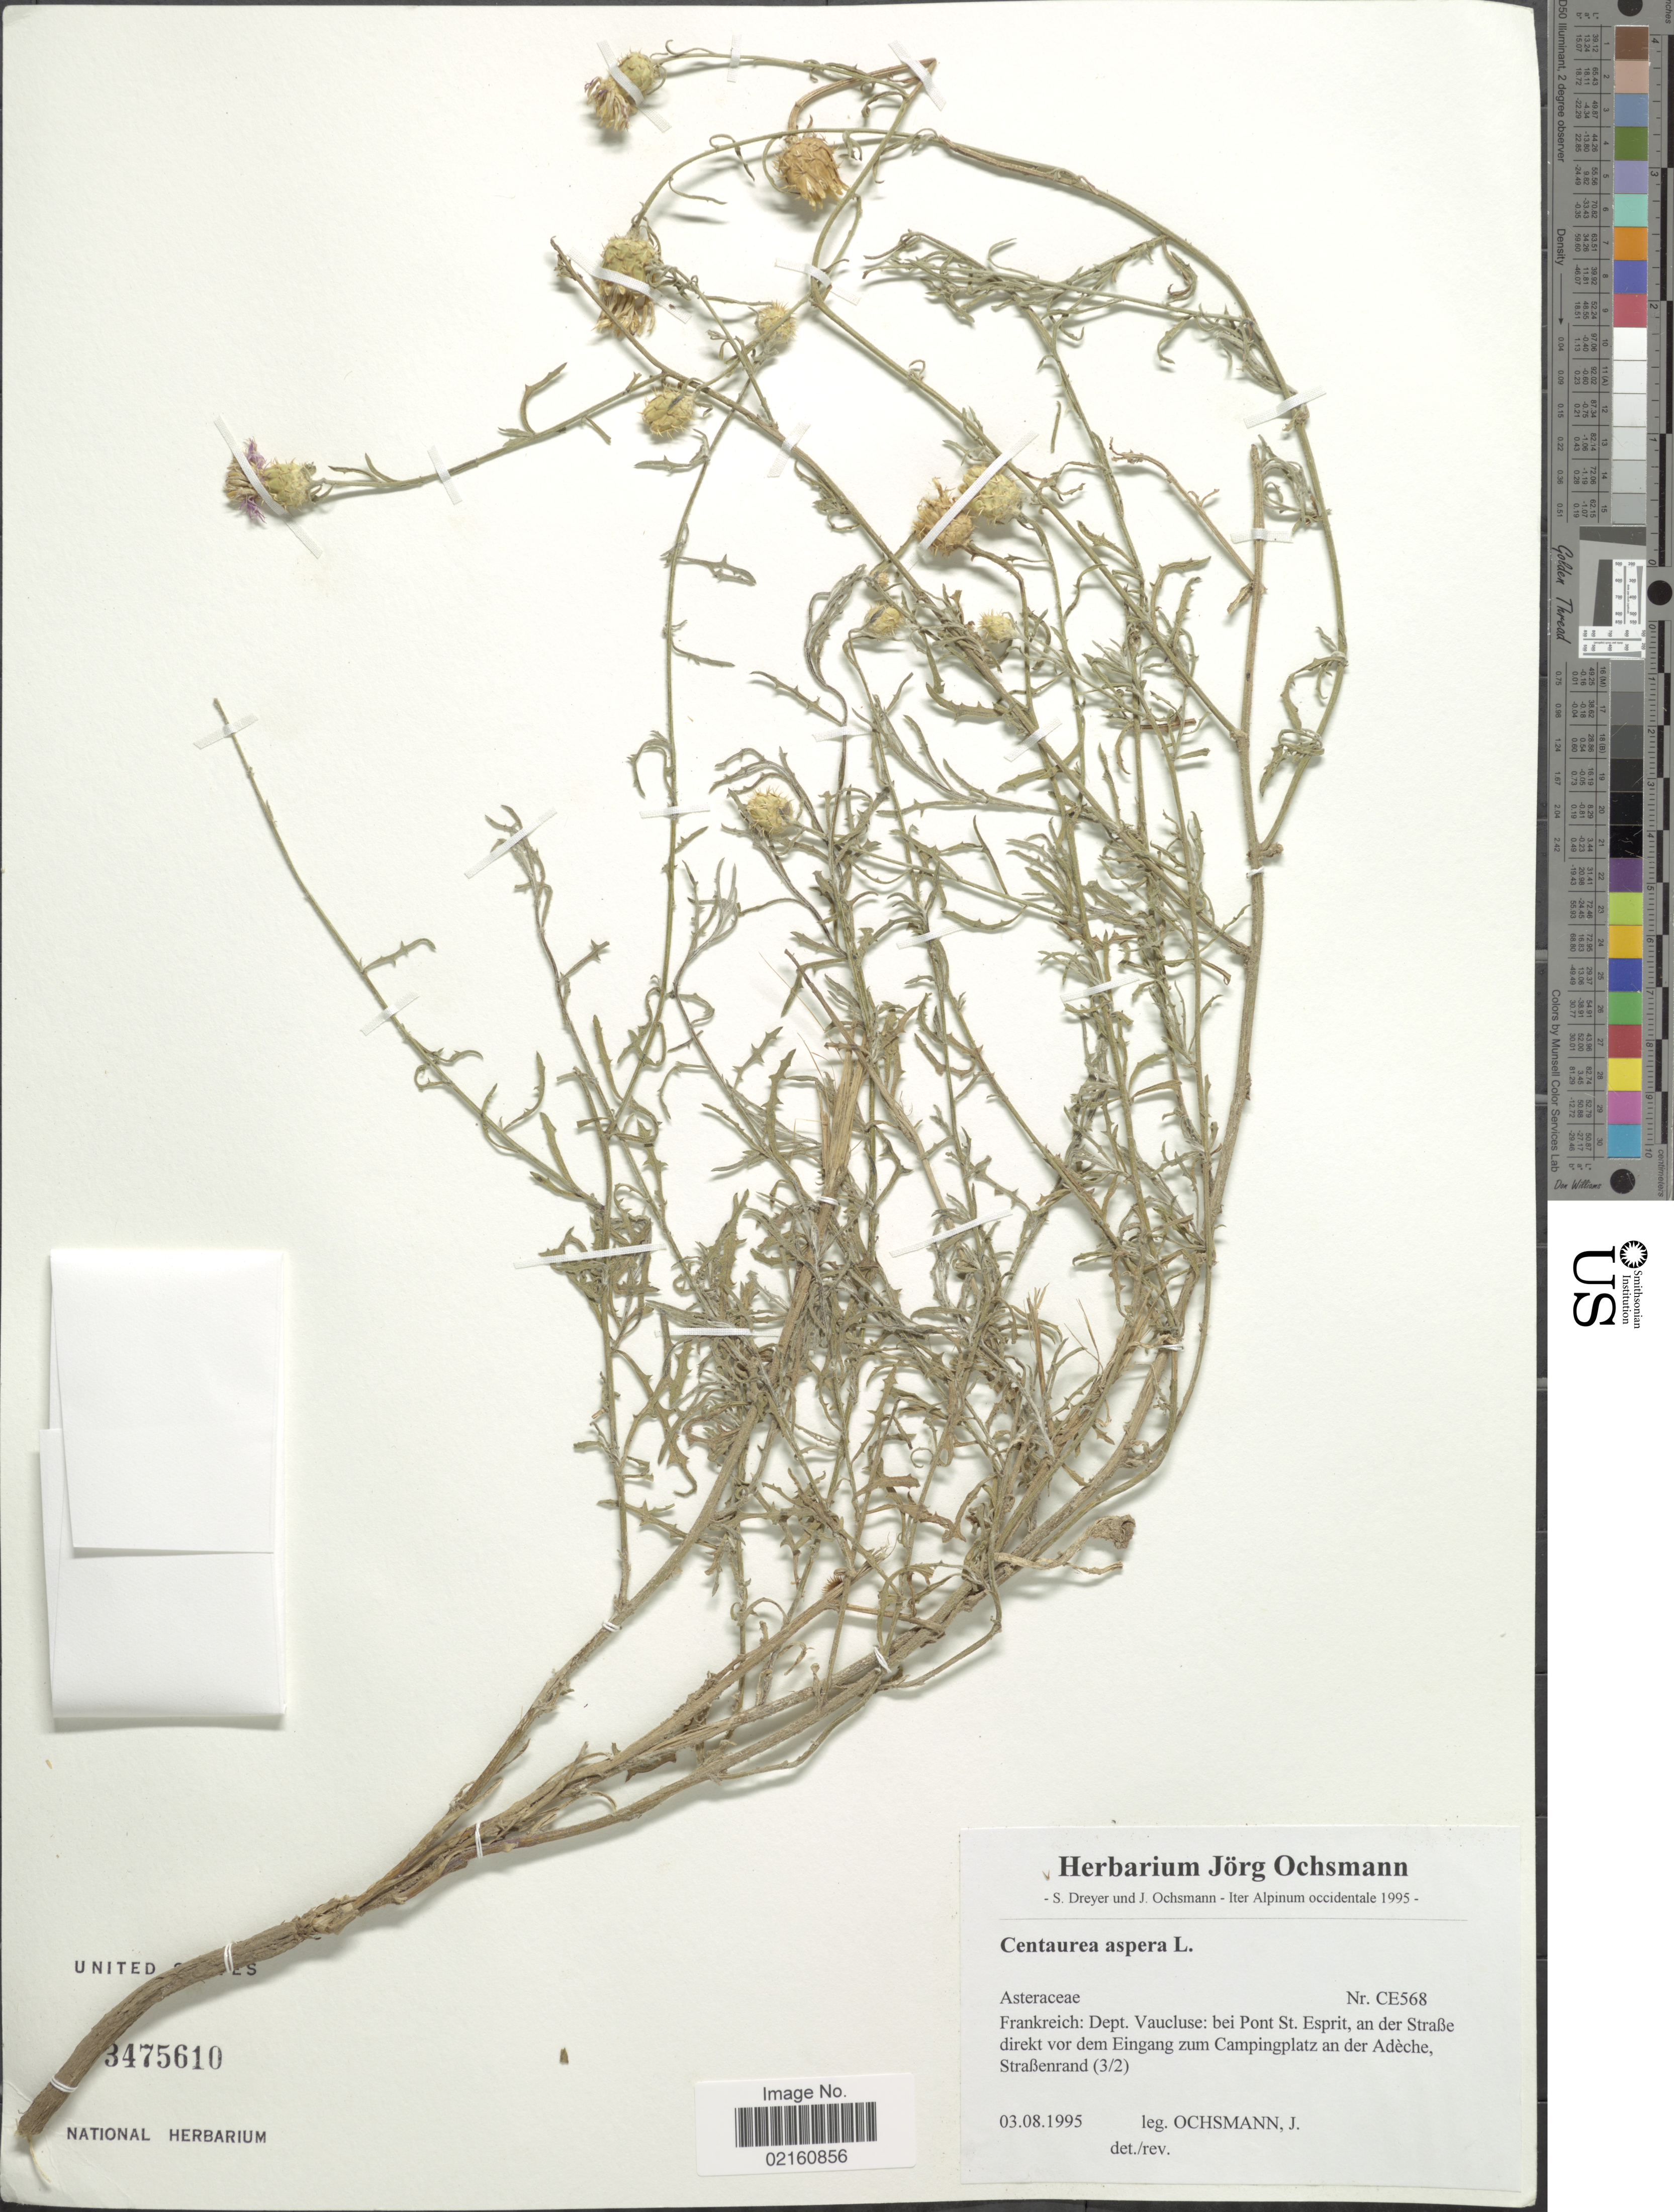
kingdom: Plantae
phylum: Tracheophyta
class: Magnoliopsida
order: Asterales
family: Asteraceae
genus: Centaurea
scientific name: Centaurea aspera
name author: L.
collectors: J. Ochsmann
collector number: CE568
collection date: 1995-08-03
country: France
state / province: Provence-Alpes-Côte d'Azur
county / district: Vaucluse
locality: Frankreich, Dept. Vaucluse, bei Pont St. Esprit, an der Strabe direkt vor dem Eingang zum Campingplatz an der Adeche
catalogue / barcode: US 3475610